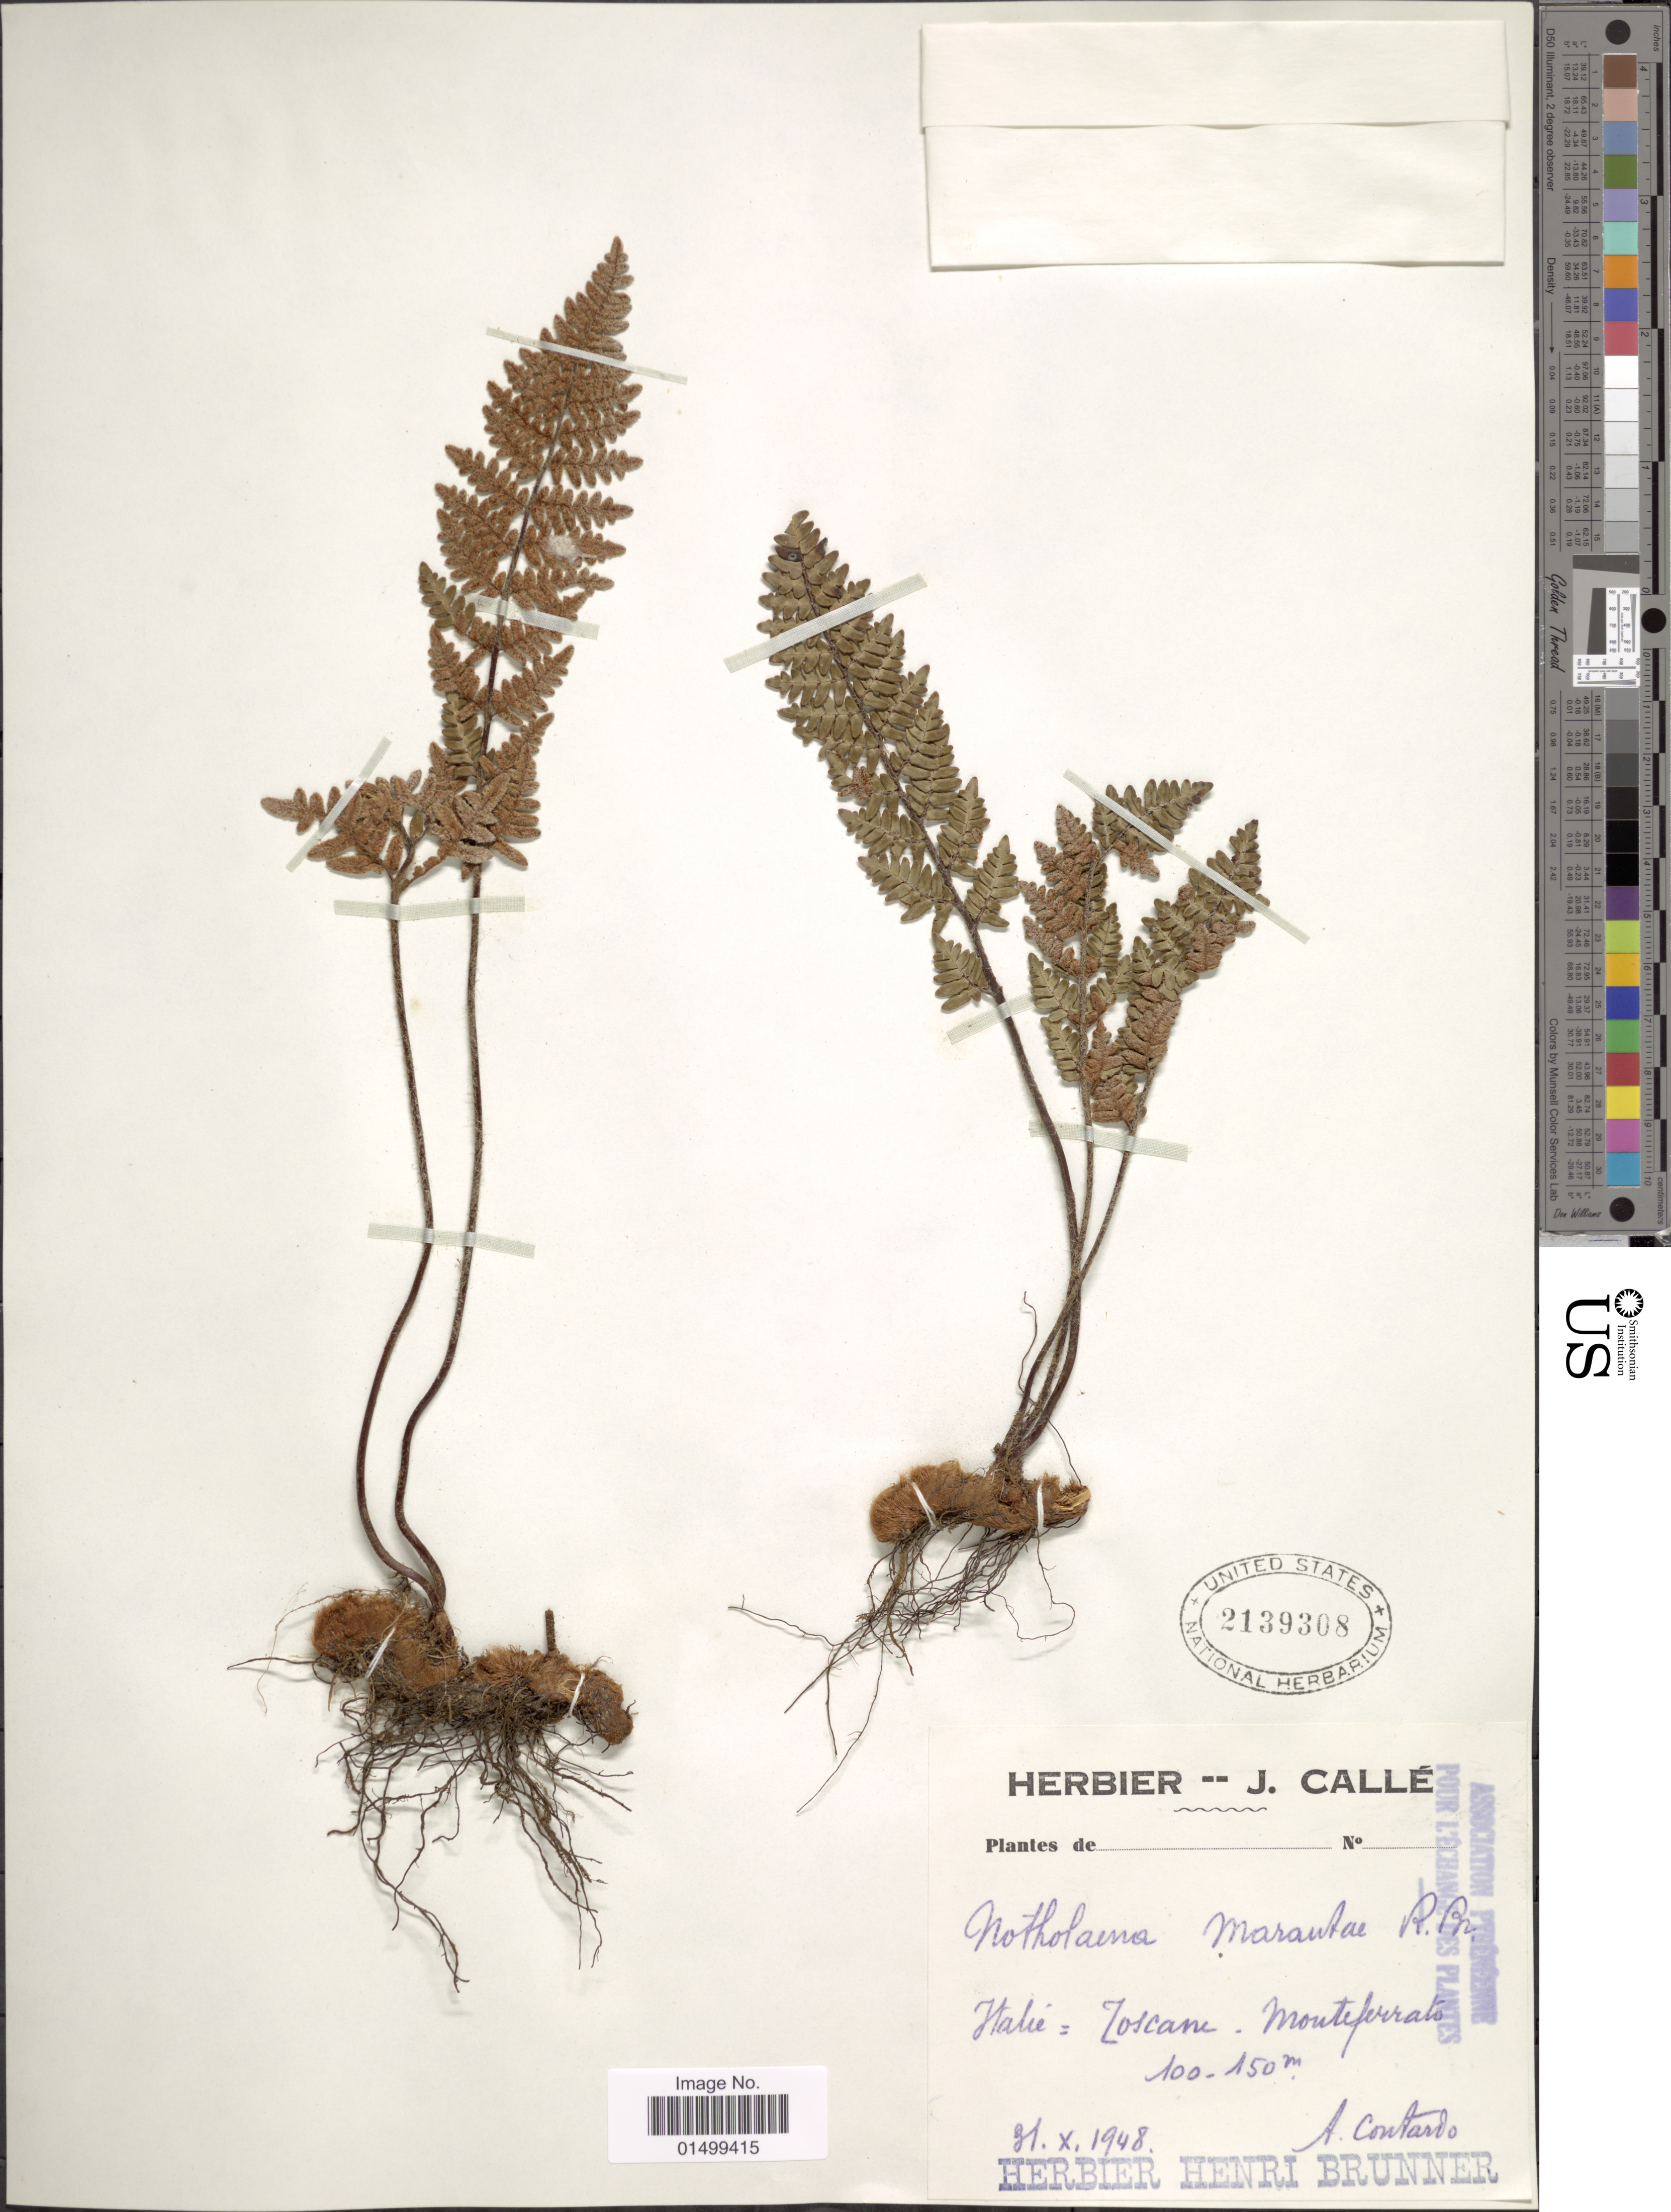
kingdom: Plantae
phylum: Tracheophyta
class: Polypodiopsida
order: Polypodiales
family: Pteridaceae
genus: Cheilanthes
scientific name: Cheilanthes marantae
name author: Domin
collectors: A. Contadro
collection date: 1948-10-31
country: Italy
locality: Toscane Monteferrato [interpreted]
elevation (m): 100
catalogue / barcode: US 2139308